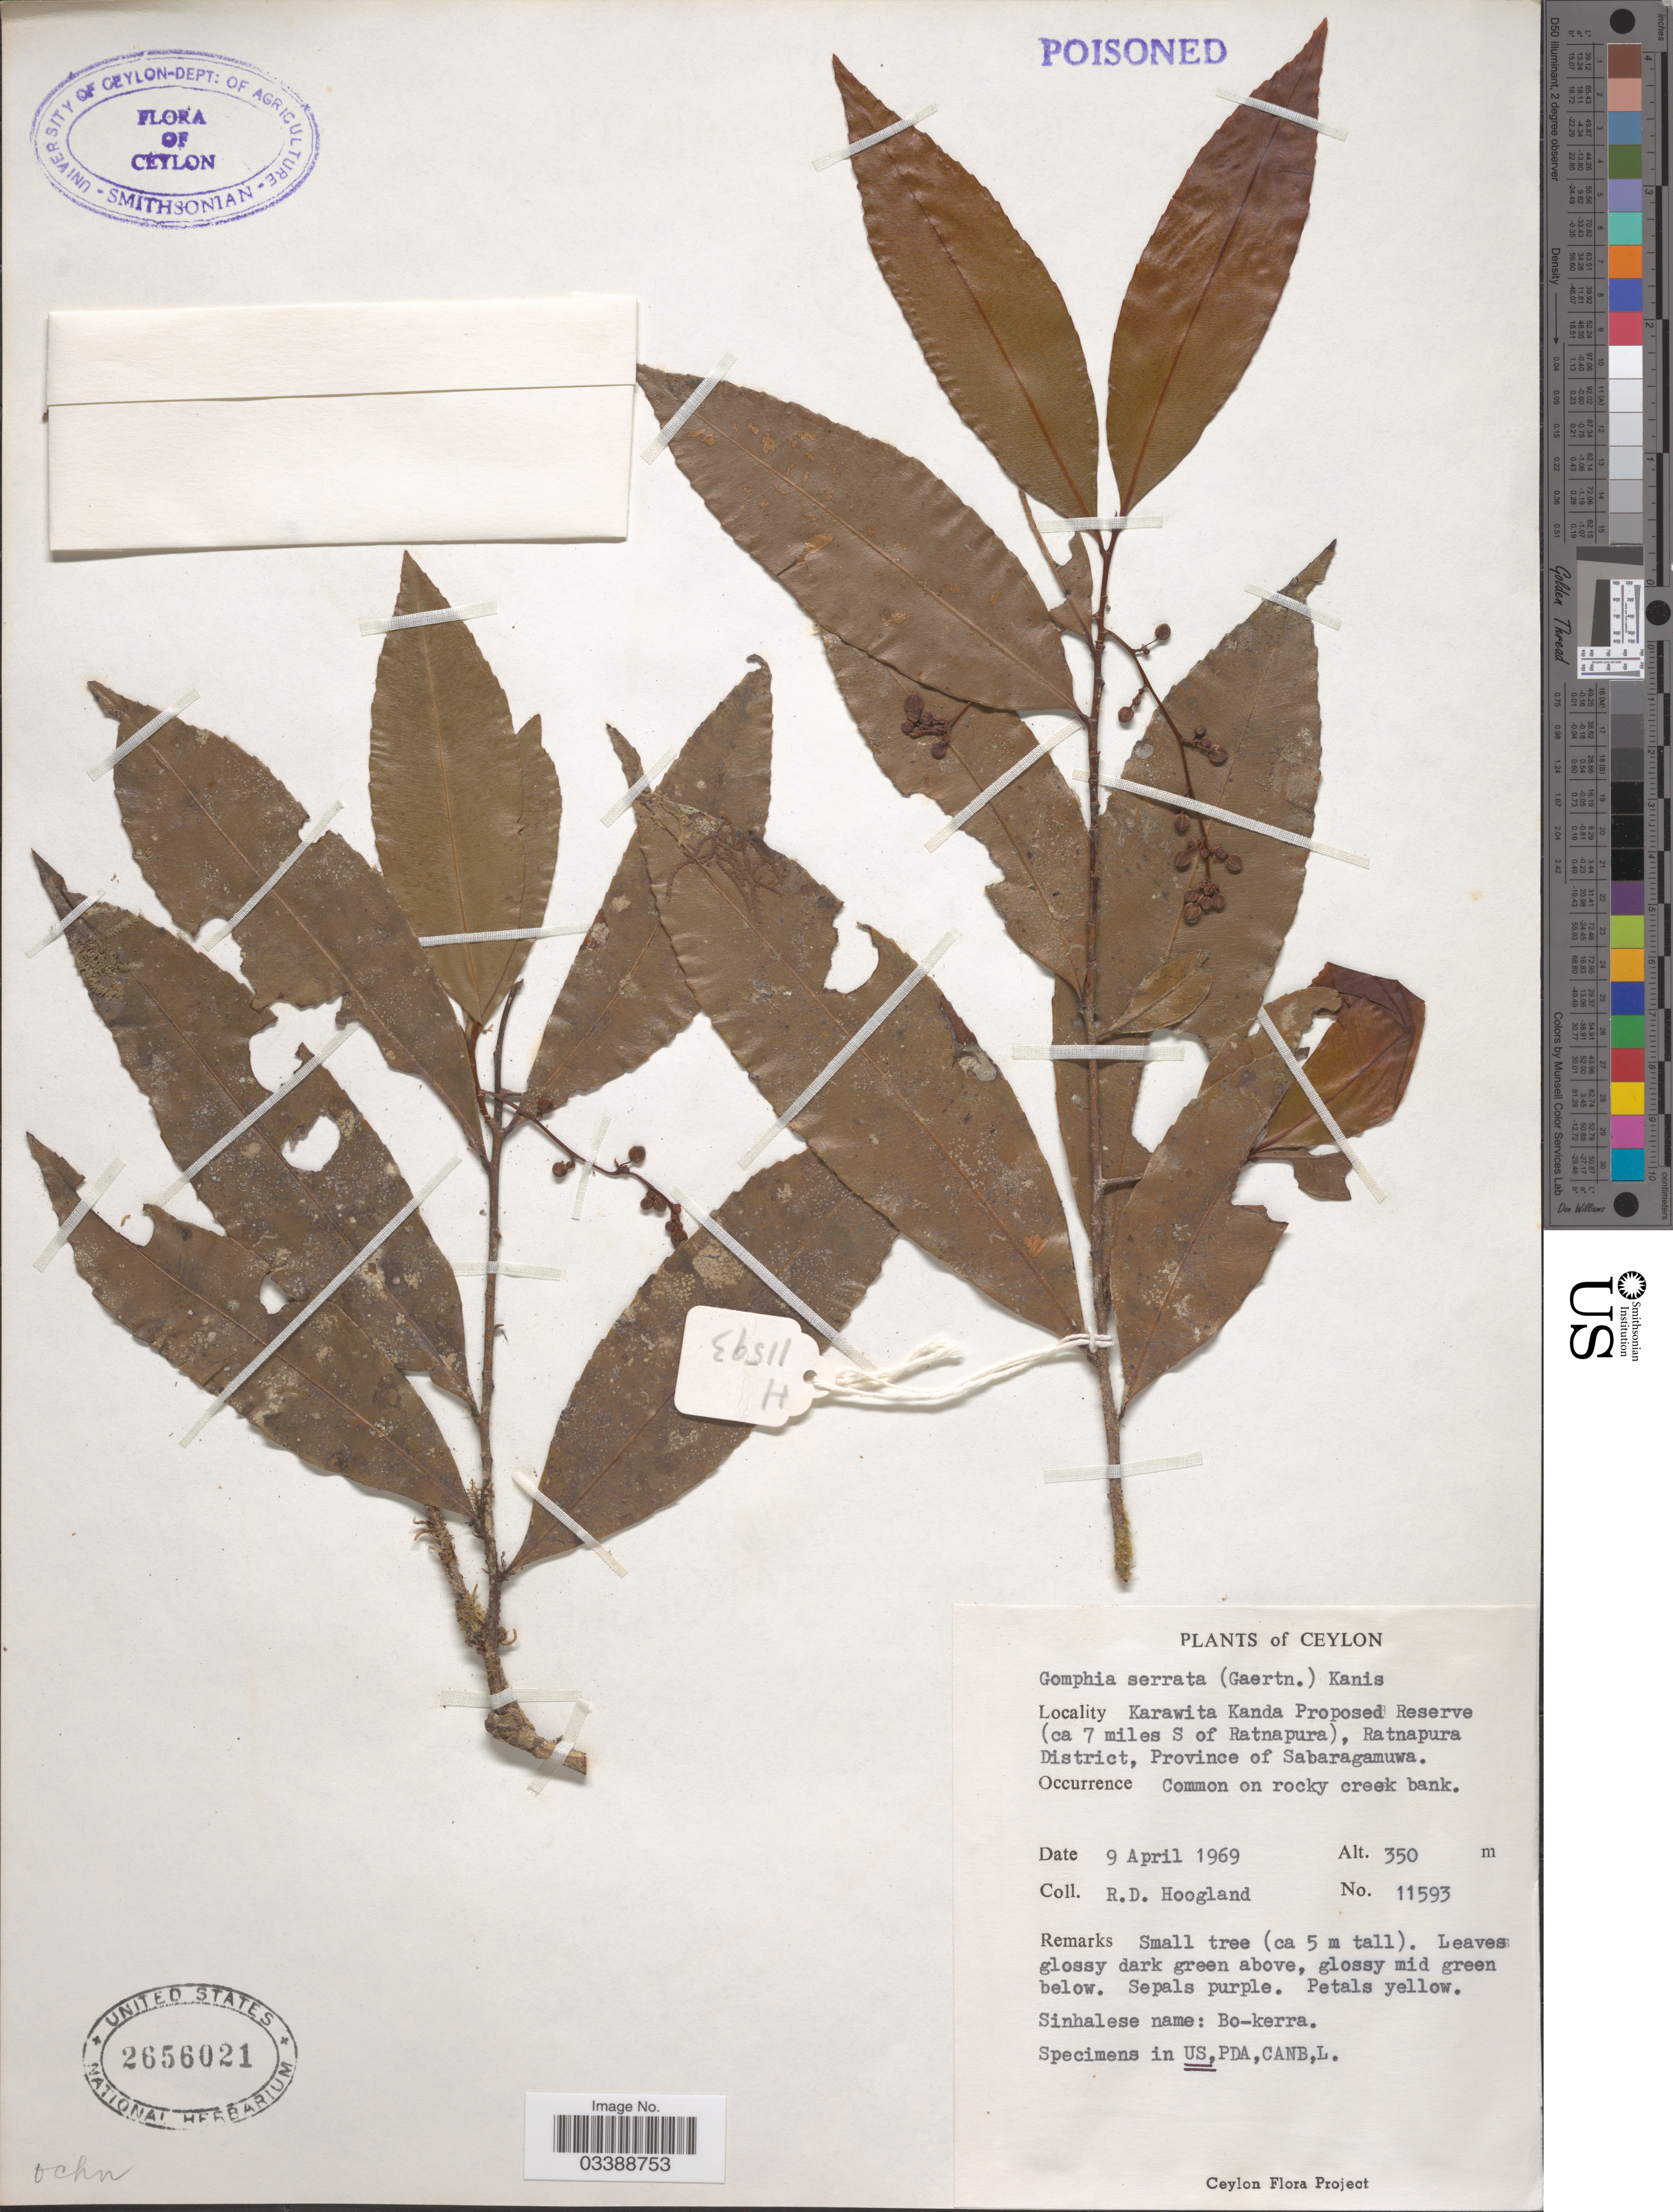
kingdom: Plantae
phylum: Tracheophyta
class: Magnoliopsida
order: Malpighiales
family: Ochnaceae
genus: Campylospermum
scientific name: Campylospermum serratum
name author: (Gaertn.) Bittrich & M.C.E. Amaral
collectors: R. D. Hoogland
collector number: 11593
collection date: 1969-04-09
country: Sri Lanka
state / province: Sabaragamuwa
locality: Ceylon. Karawita Kanda Proposed Reserve (ca 7 miles S of Ratnapura), Ratnapura District.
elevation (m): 350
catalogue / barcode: US 2656021